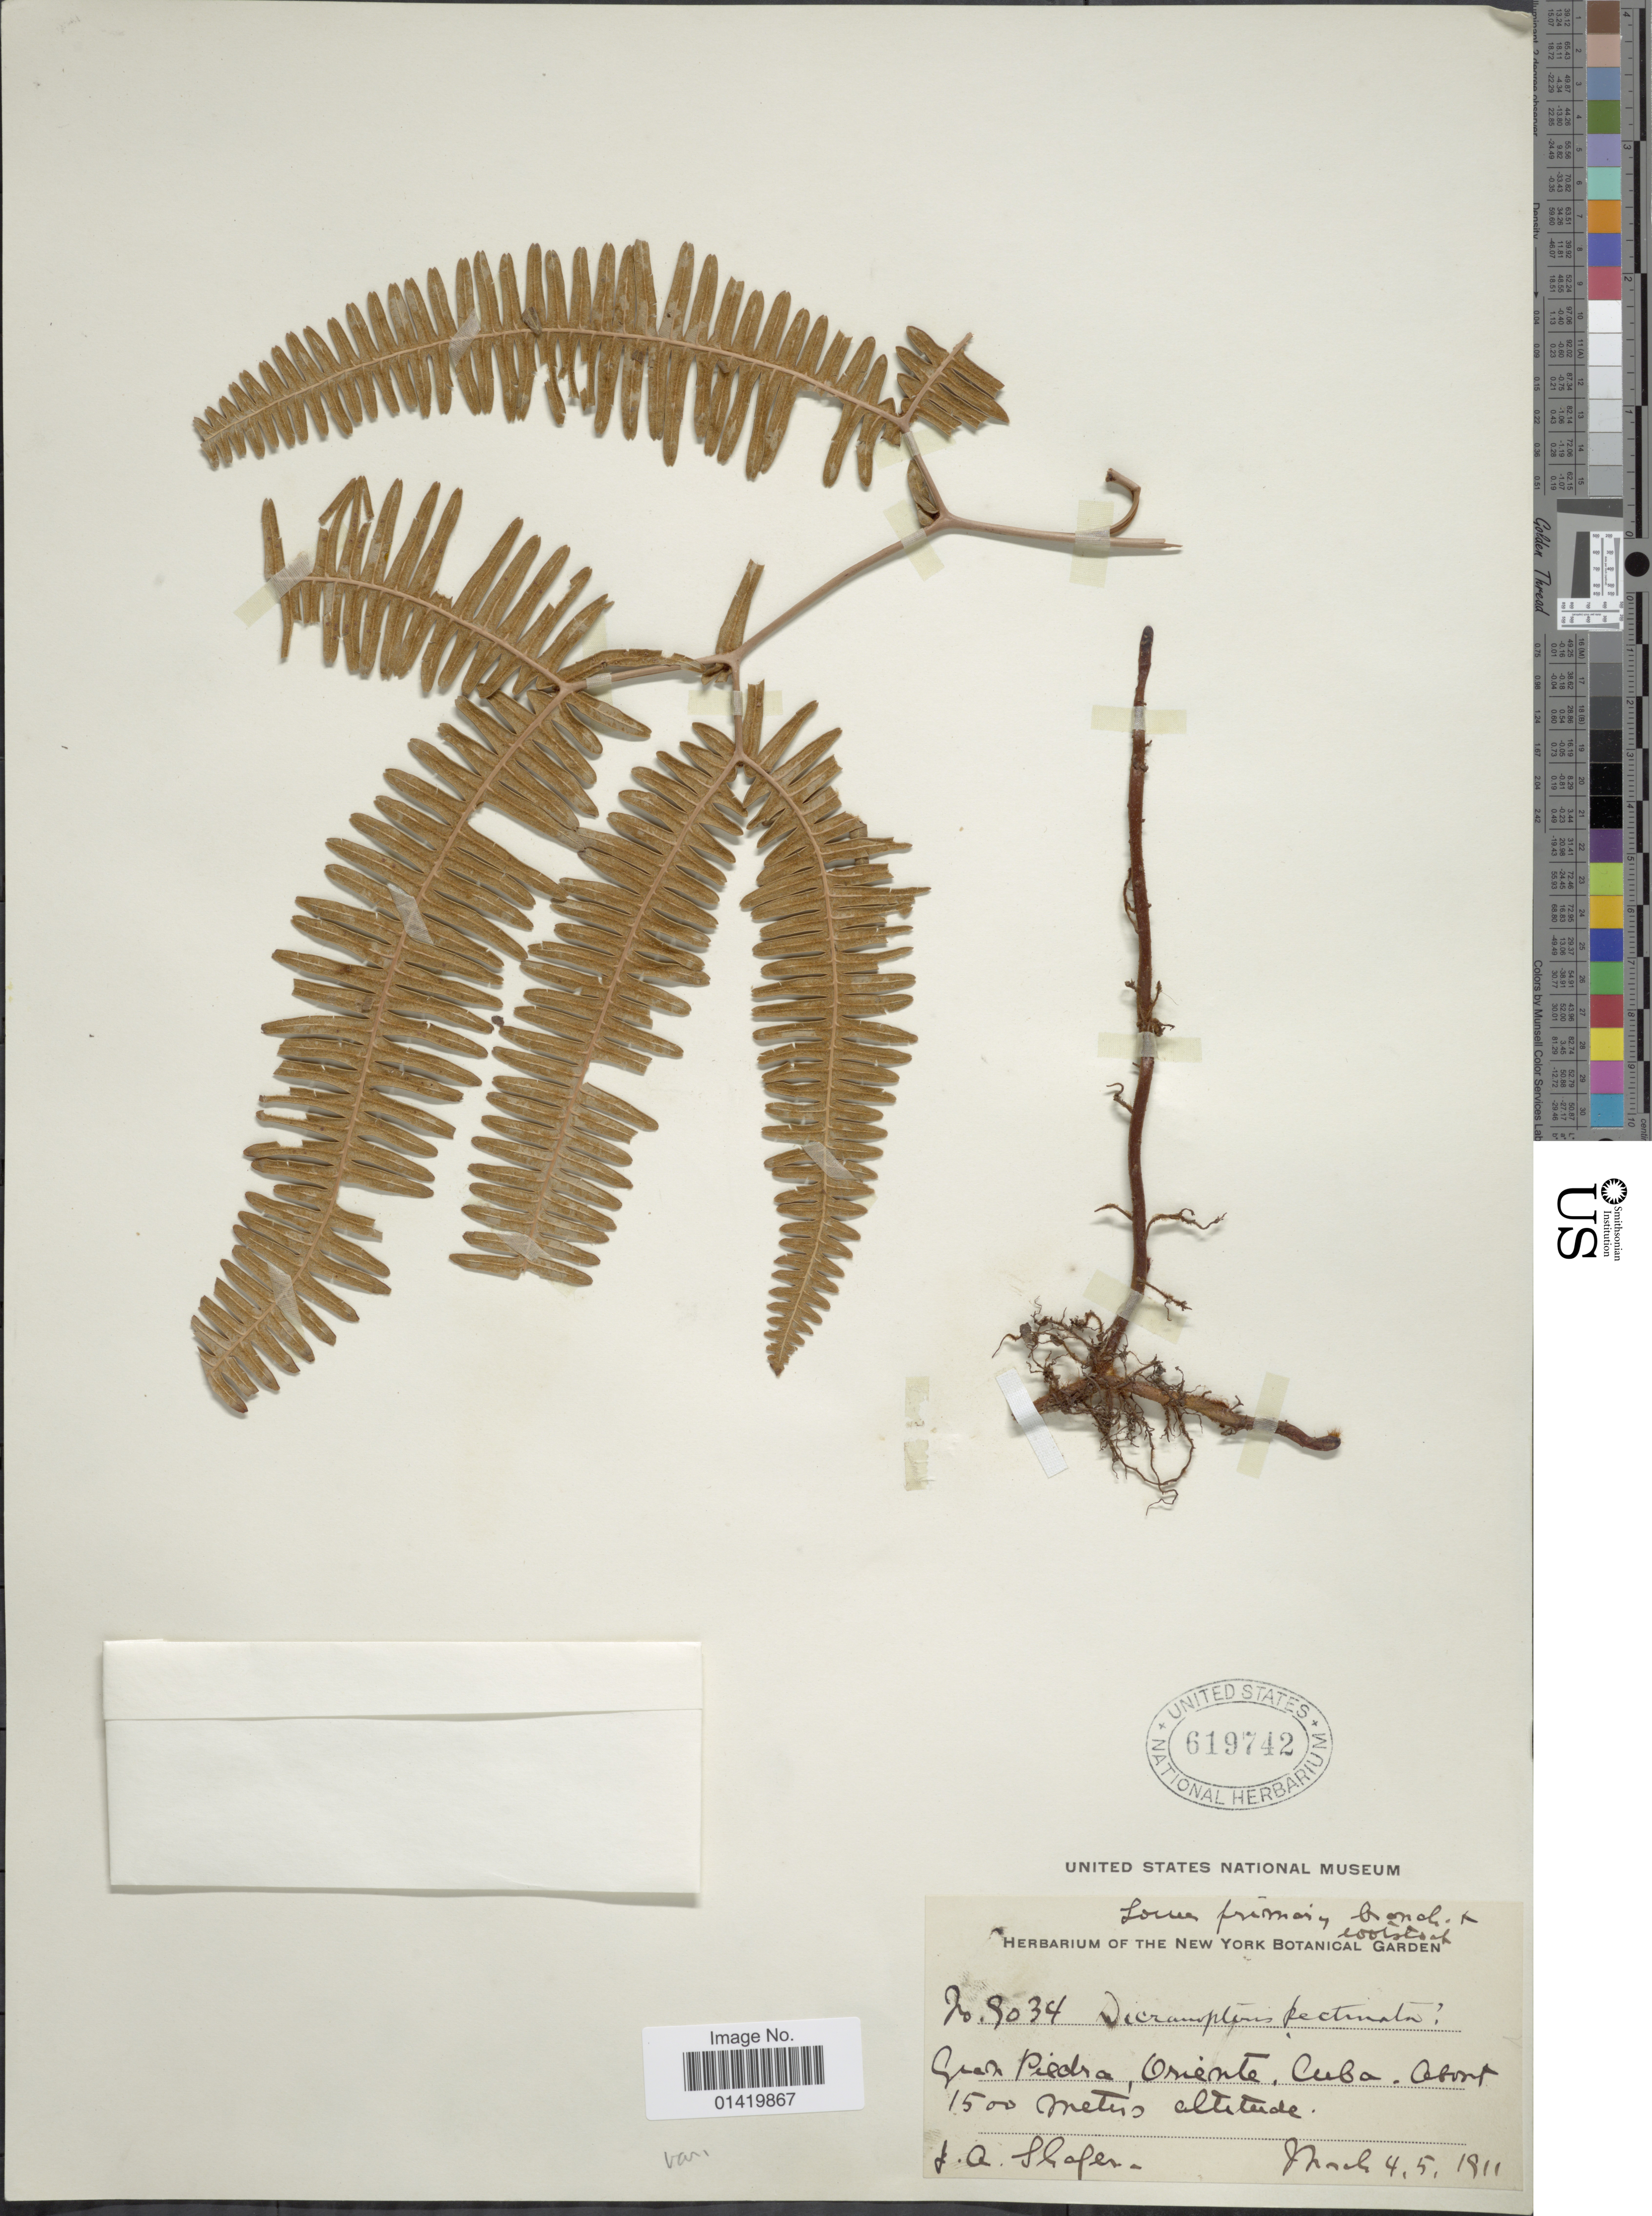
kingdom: Plantae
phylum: Tracheophyta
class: Polypodiopsida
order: Gleicheniales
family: Gleicheniaceae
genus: Gleichenella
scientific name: Gleichenella pectinata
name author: (Willd.) Ching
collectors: J. A. Shafer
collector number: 9034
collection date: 1911-03-04/1911-03-05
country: Cuba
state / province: Oriente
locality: Gran Piedra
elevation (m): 1500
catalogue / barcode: US 619742